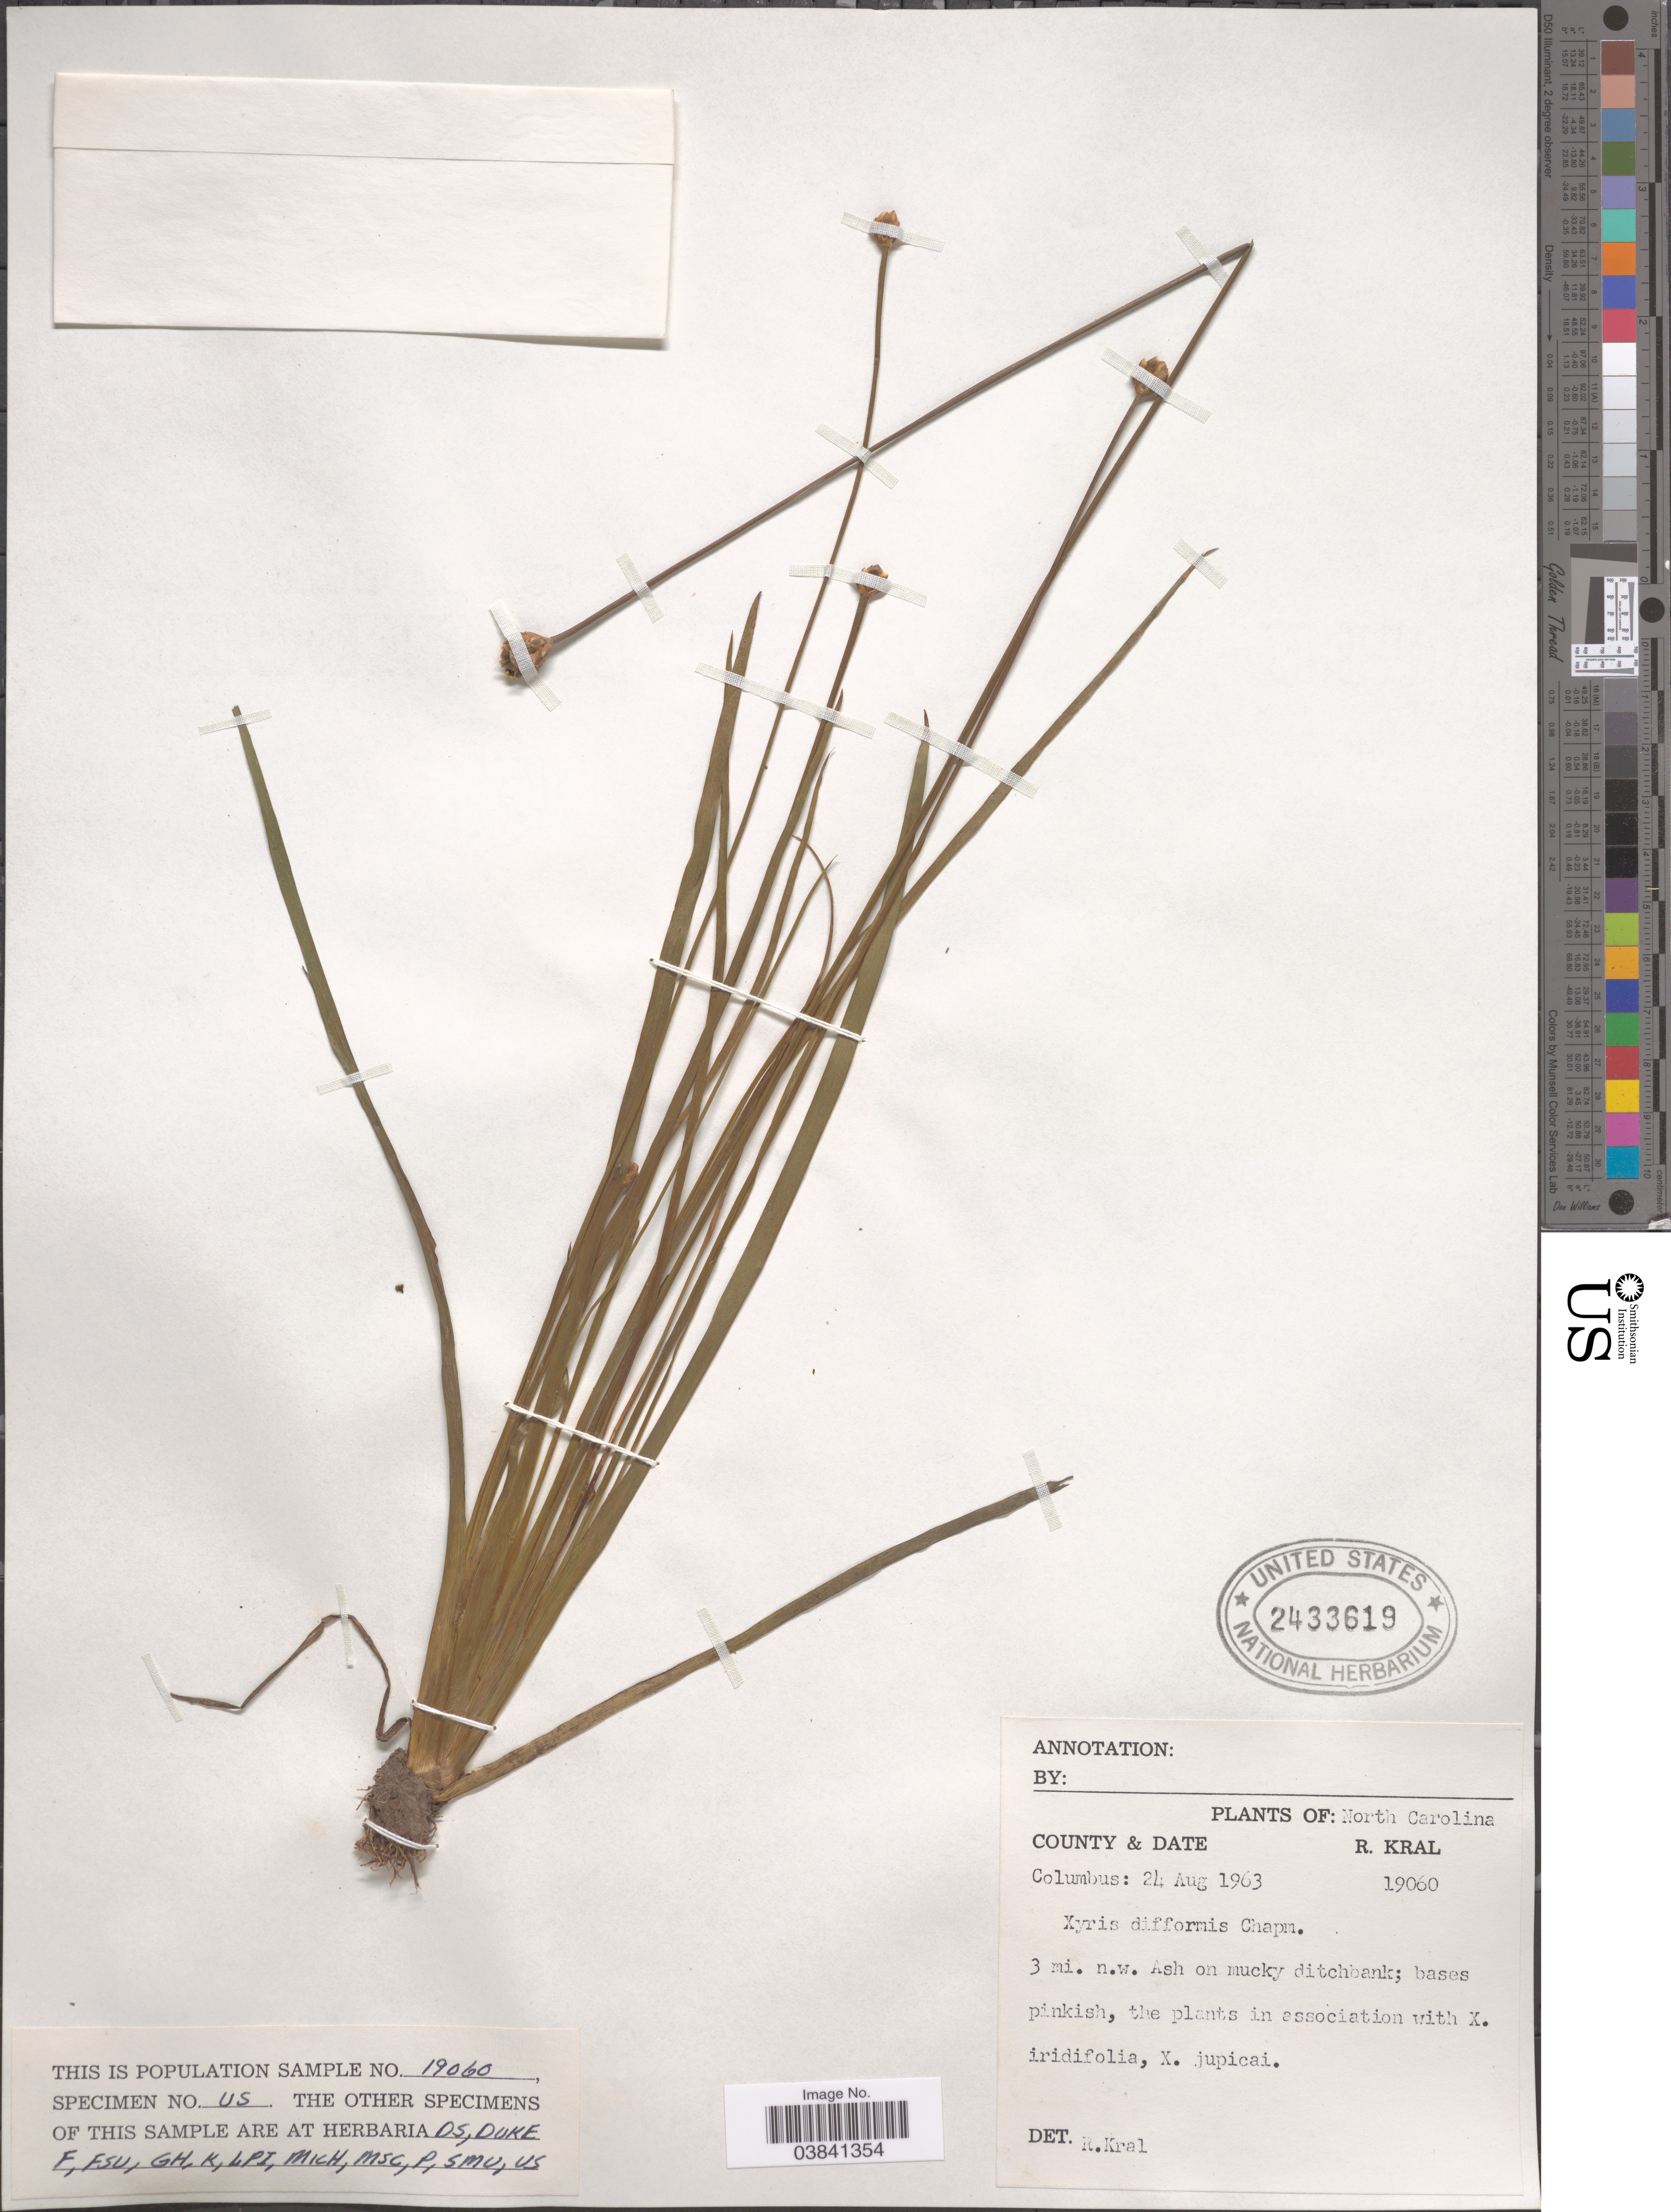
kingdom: Plantae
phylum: Tracheophyta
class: Liliopsida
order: Poales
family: Xyridaceae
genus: Xyris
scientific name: Xyris difformis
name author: Chapm.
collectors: R. Kral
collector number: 19060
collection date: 1963-08-24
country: United States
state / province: North Carolina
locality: County Columbus. 3 mi. n.w. Ash on mucky ditchbank.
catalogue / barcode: US 2433619